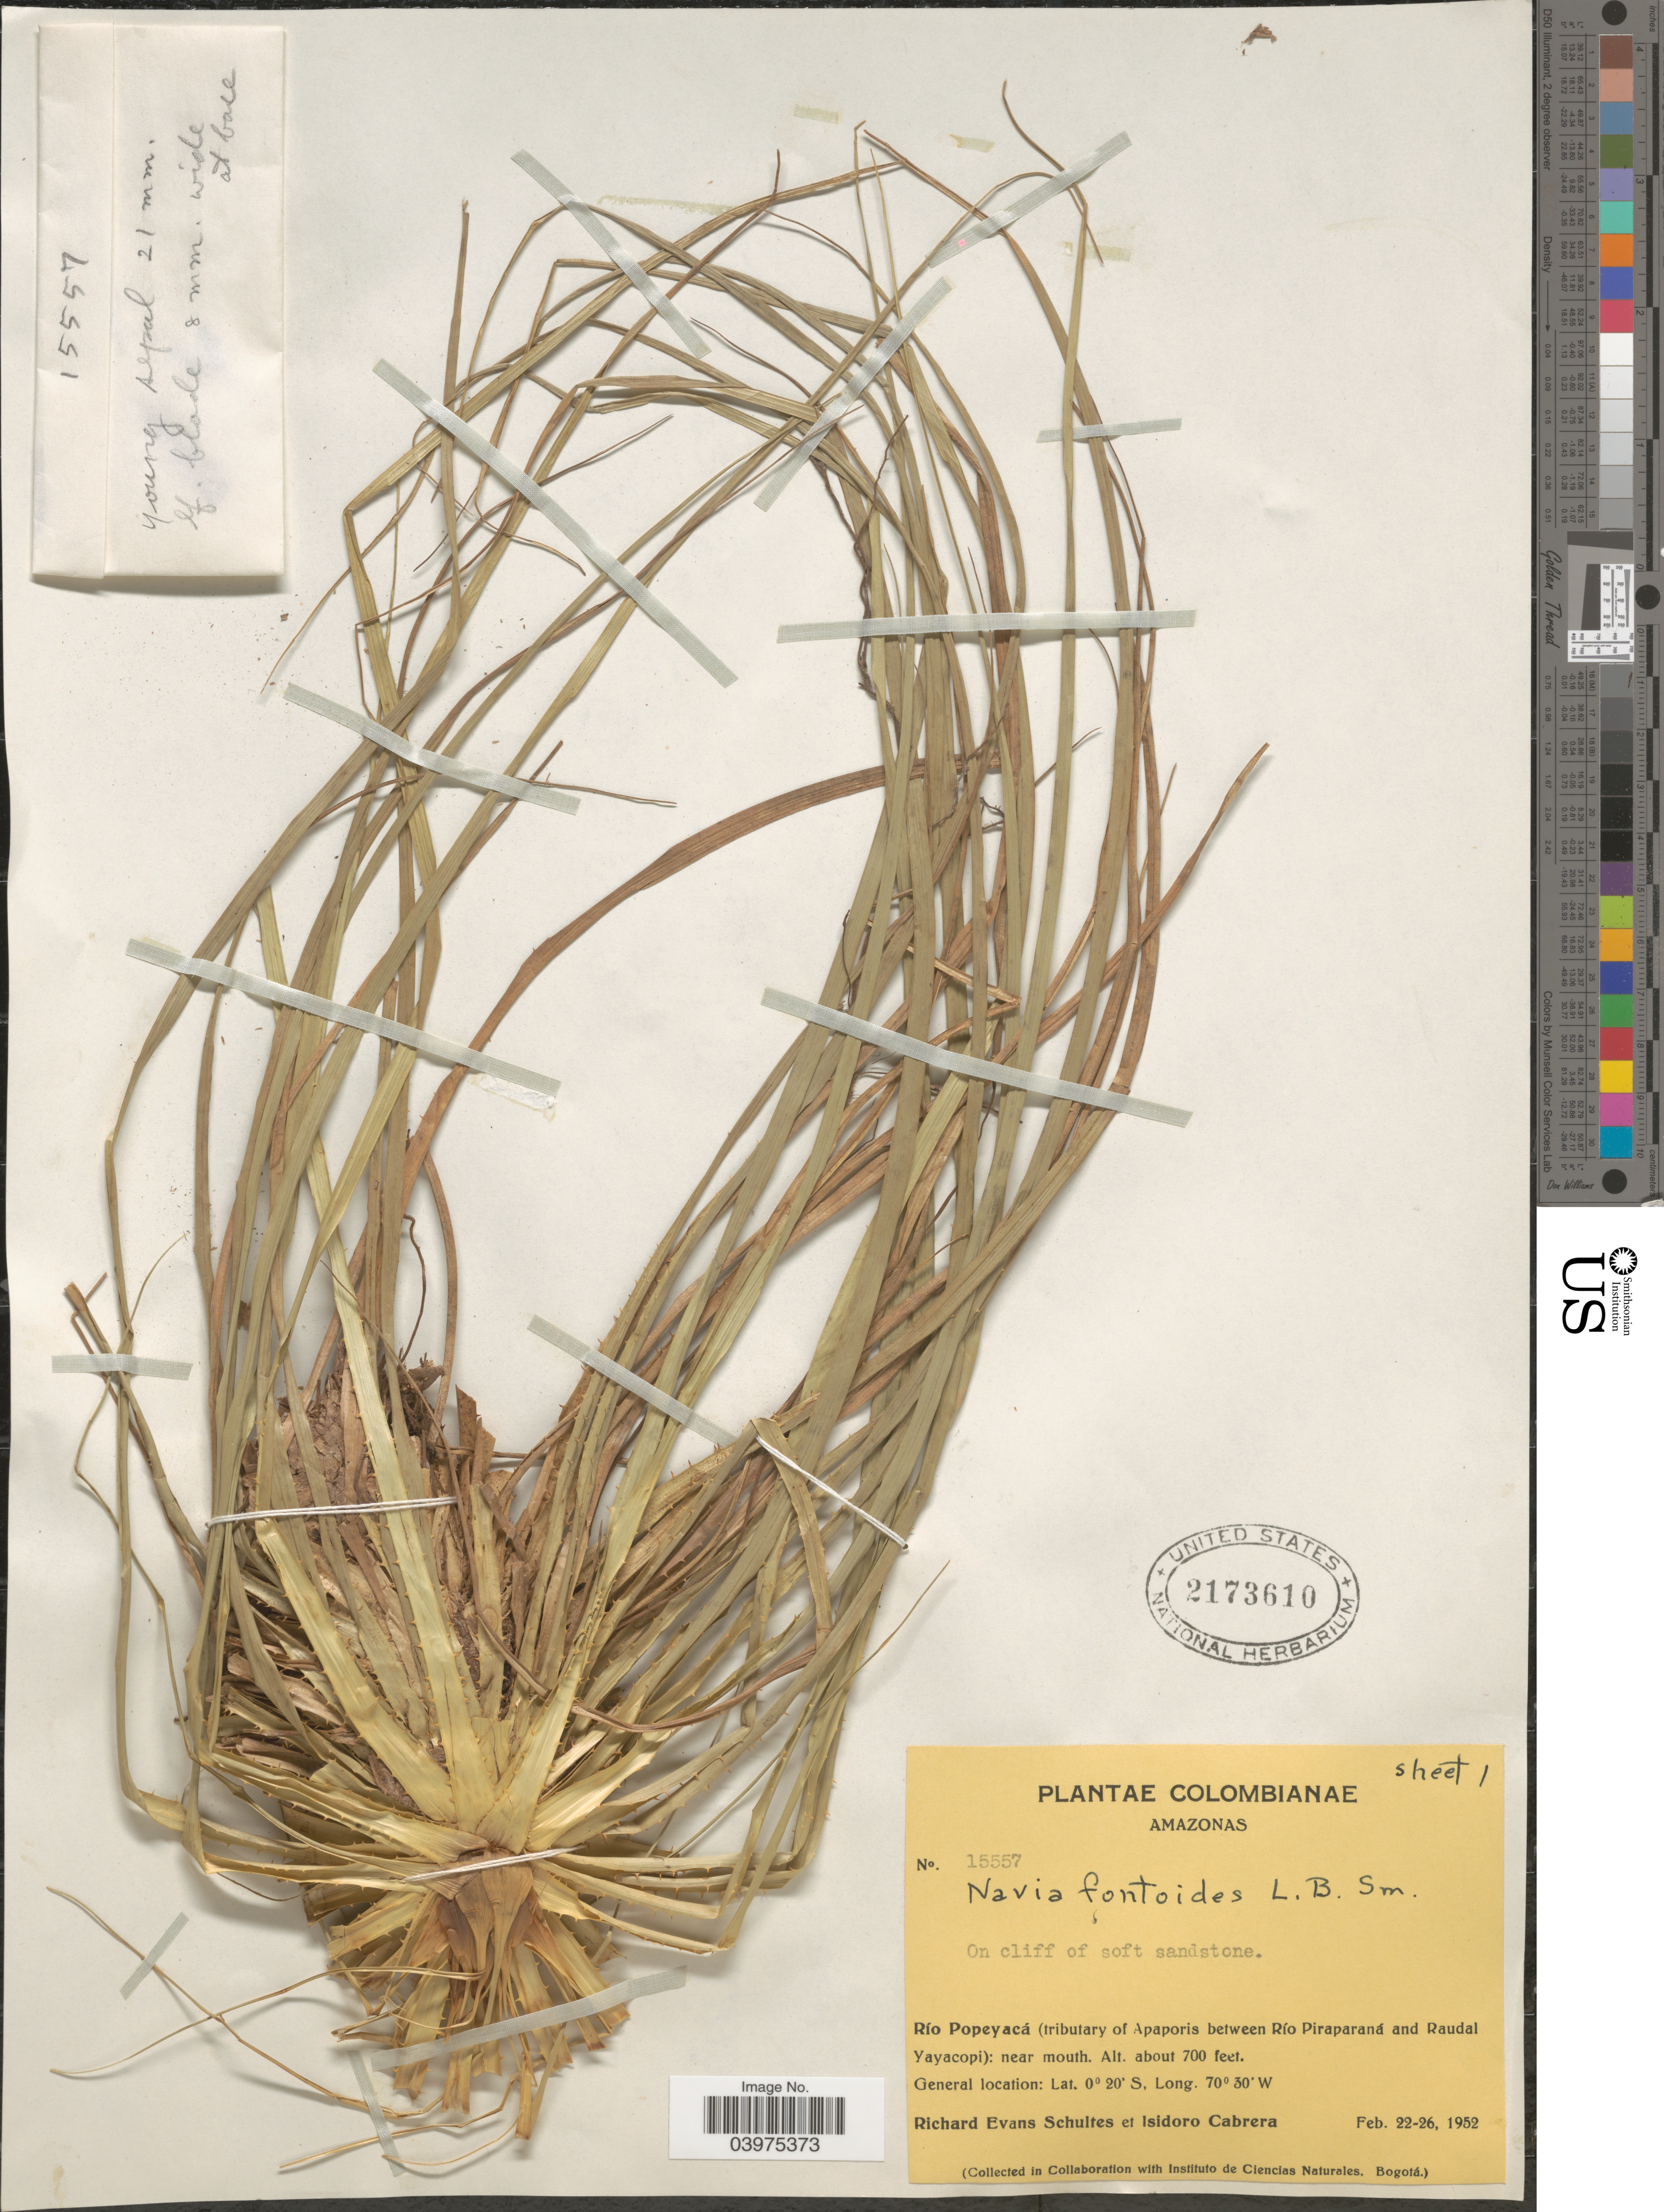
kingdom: Plantae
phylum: Tracheophyta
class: Liliopsida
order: Poales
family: Bromeliaceae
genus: Navia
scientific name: Navia fontoides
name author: L.B. Sm.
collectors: R. E. Schultes & I. Cabrera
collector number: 15557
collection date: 1952-02-22/1952-02-26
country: Colombia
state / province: Amazônas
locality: Río Popeyacá (tributary of Apaporis between Río Pirapiraná and Raudal Yaycopi): near mouth.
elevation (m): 213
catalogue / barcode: US 2173610